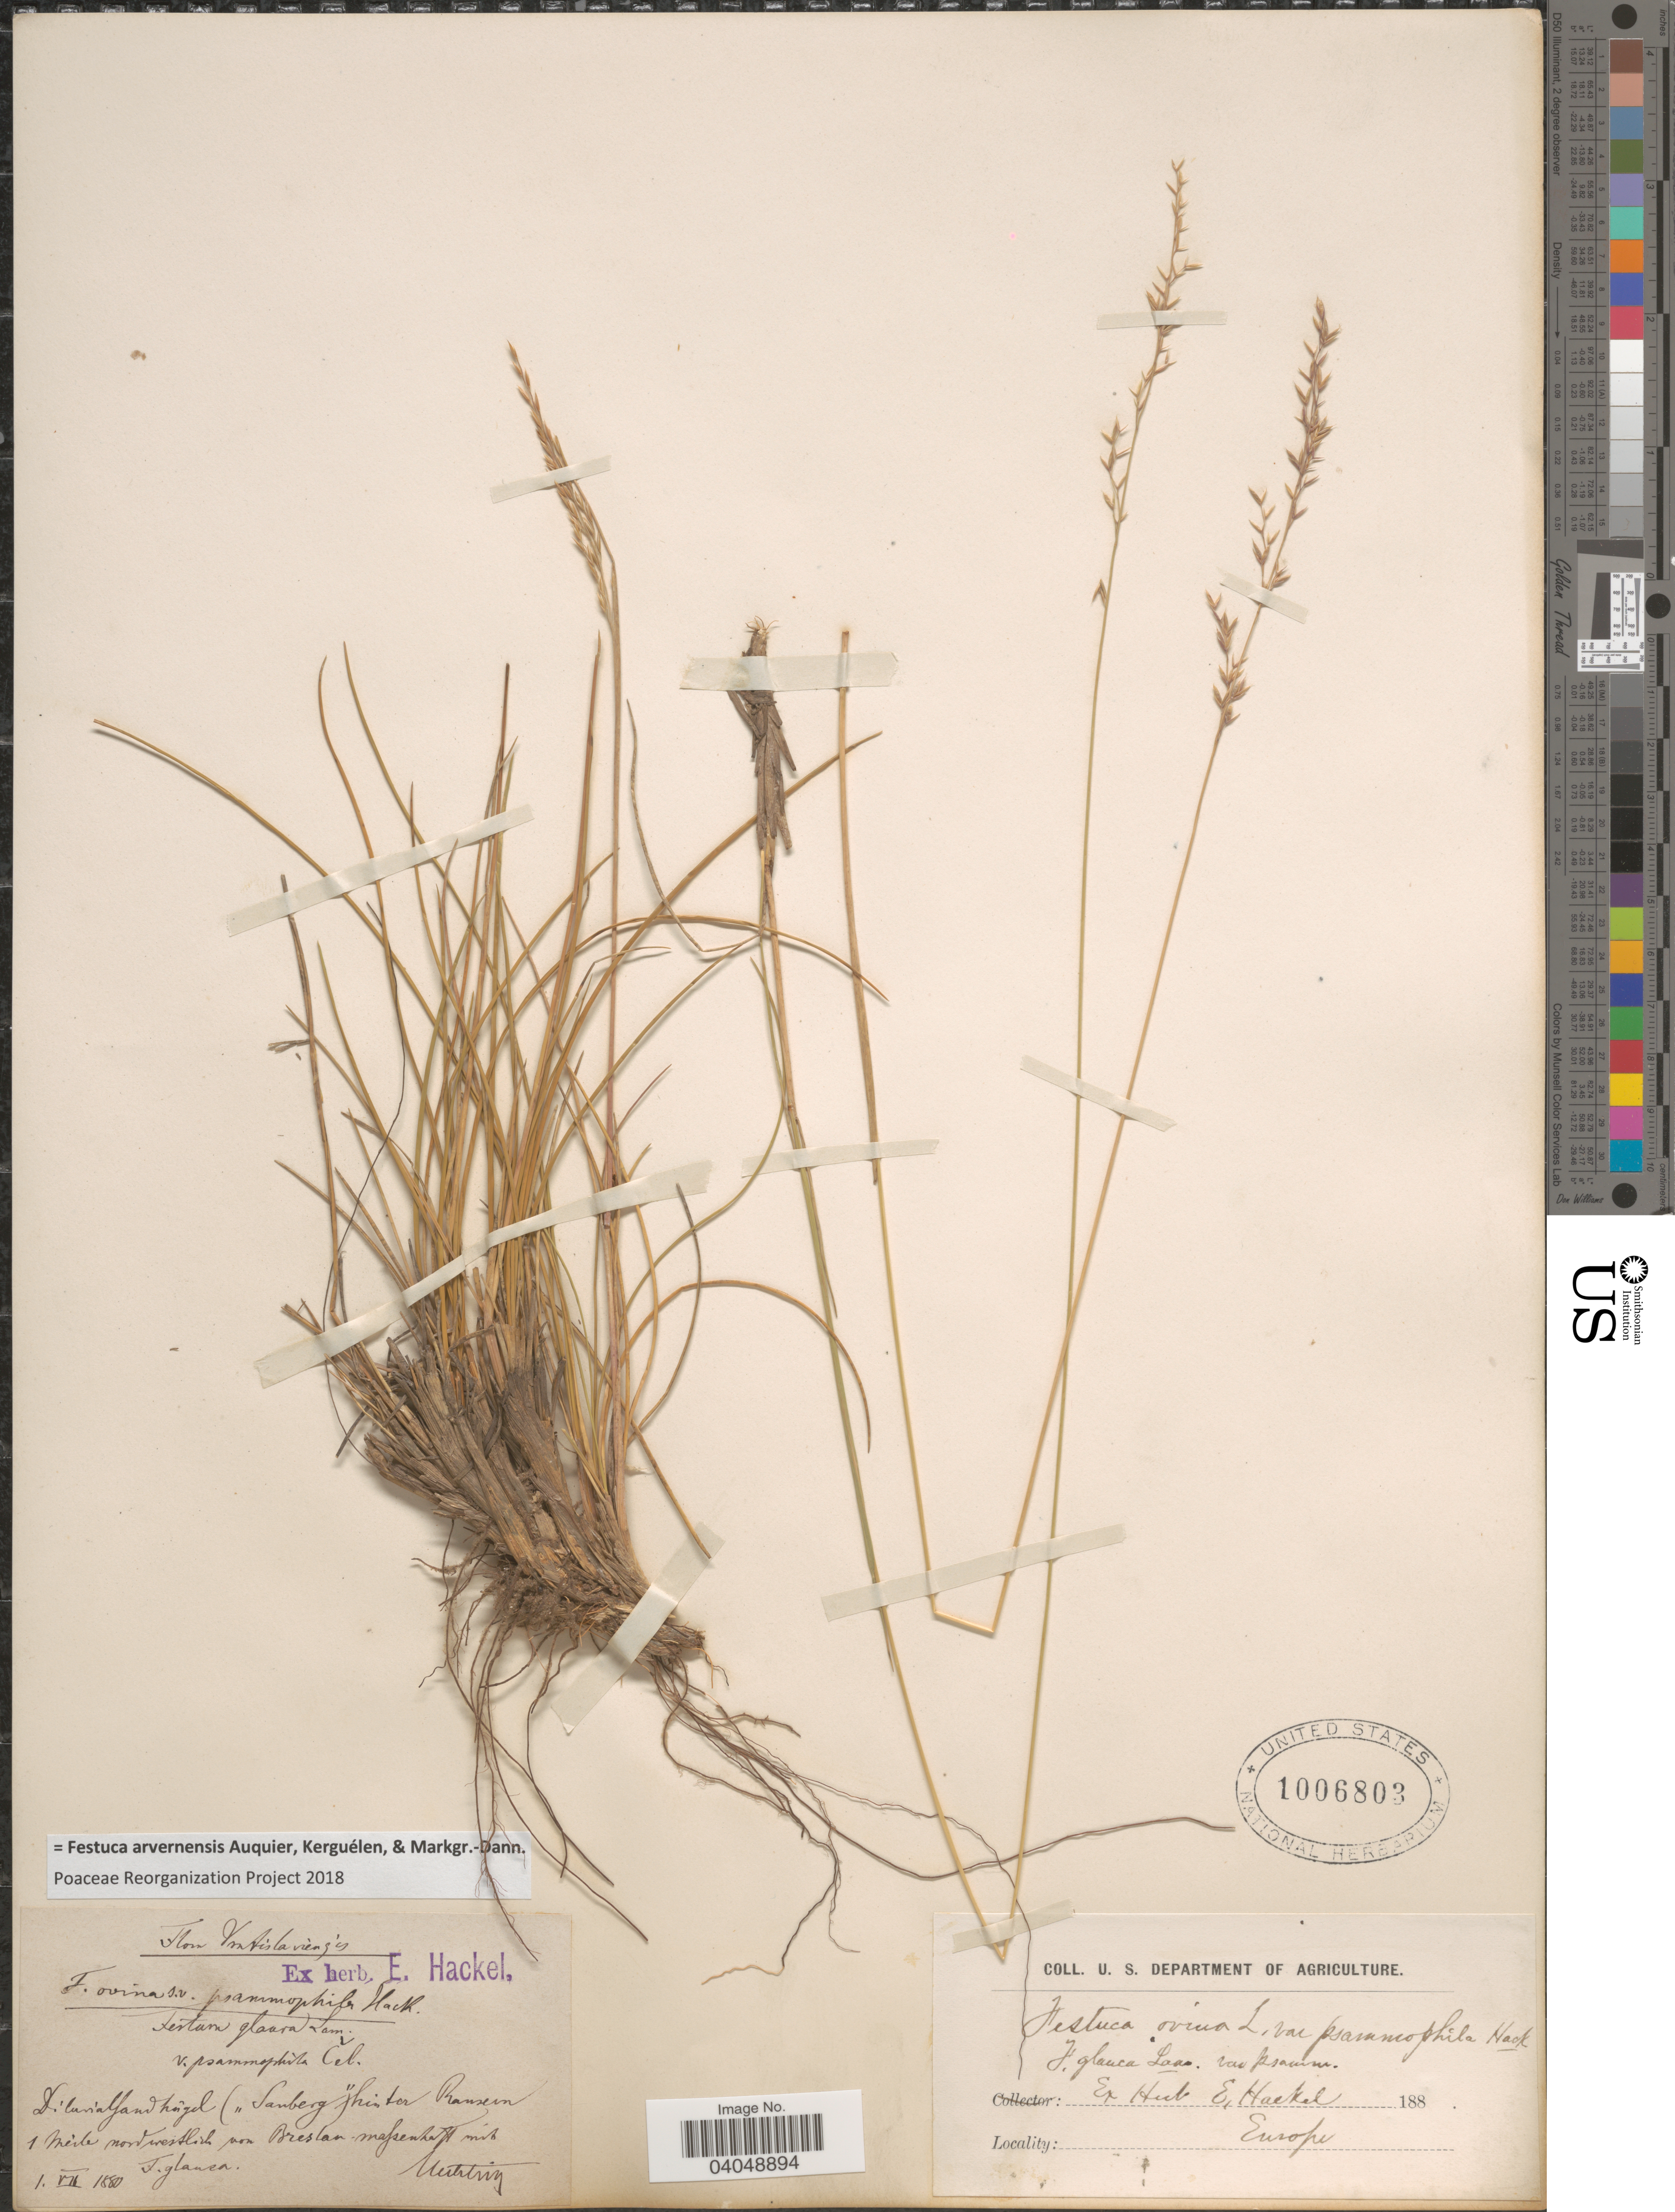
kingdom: Plantae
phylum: Tracheophyta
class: Liliopsida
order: Poales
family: Poaceae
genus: Festuca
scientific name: Festuca arvernensis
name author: Auquier et al.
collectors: Uechtritz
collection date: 1880-07-01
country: Poland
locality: Dilurialsanhugel ("Sanberg") hinter Ransern y Mirle nord weslich von Breslau. [interpreted]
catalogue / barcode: US 1006803